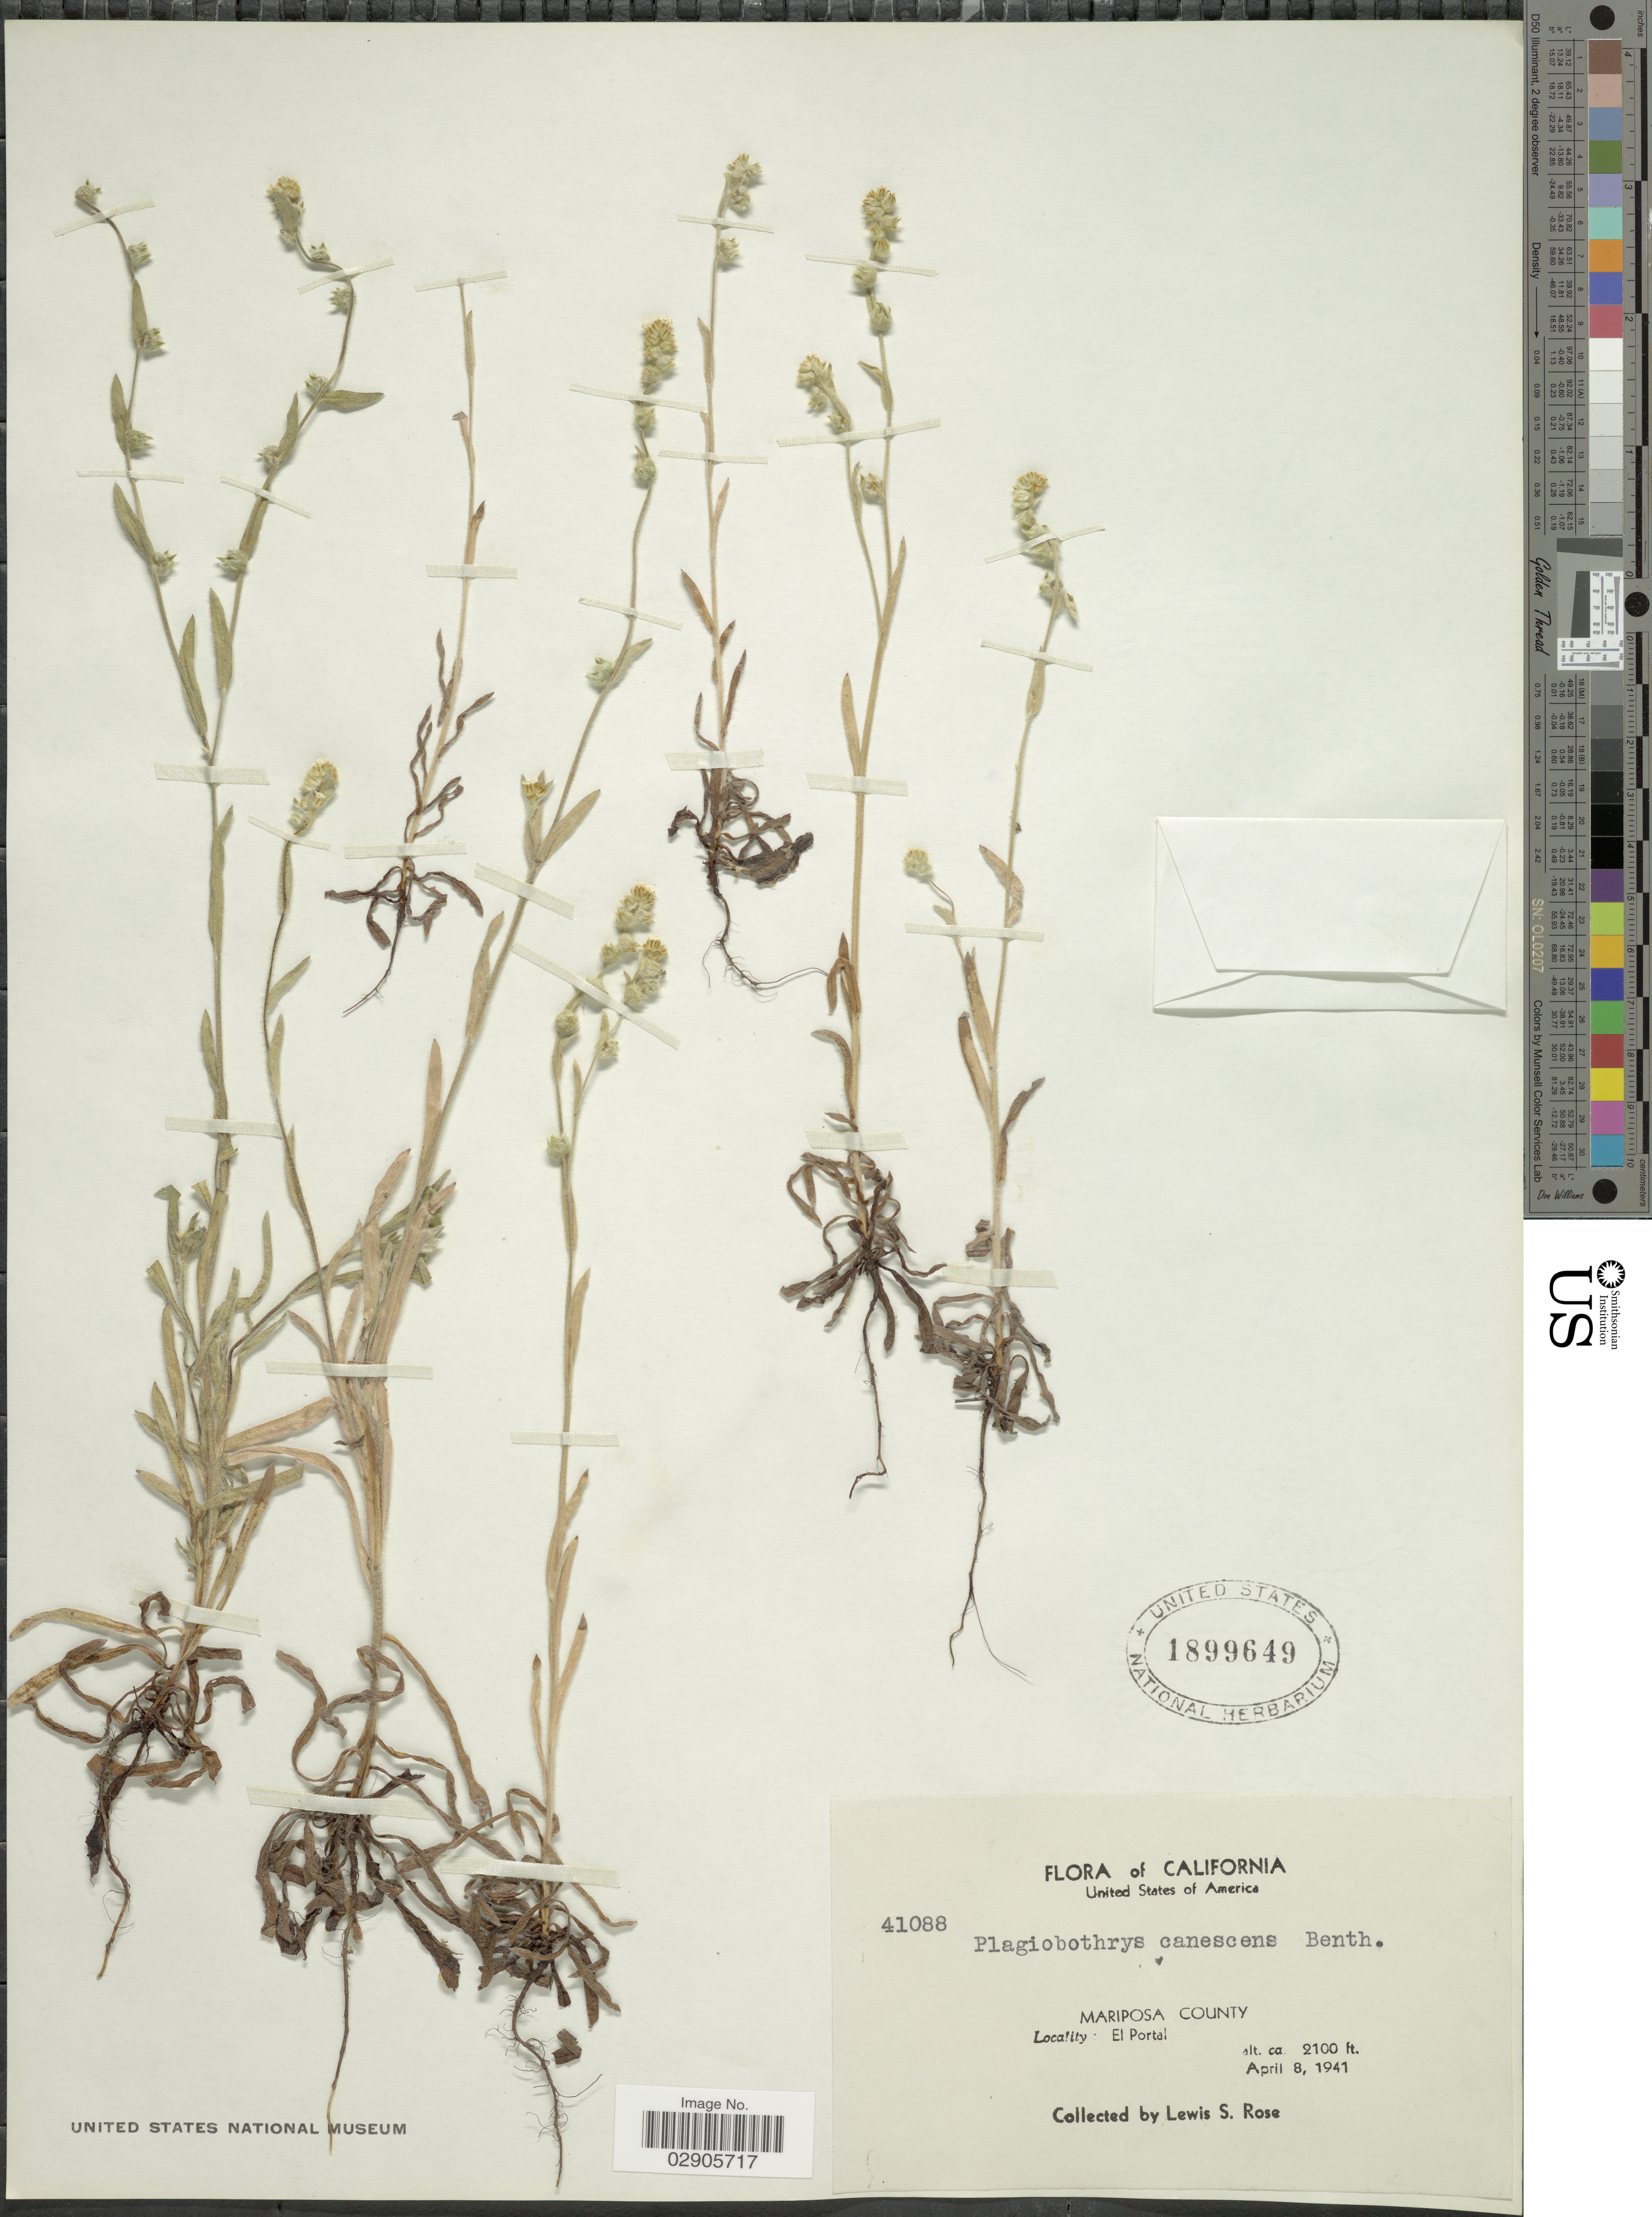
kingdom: Plantae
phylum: Tracheophyta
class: Magnoliopsida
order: Boraginales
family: Boraginaceae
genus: Plagiobothrys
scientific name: Plagiobothrys canescens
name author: Benth.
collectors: L. S. Rose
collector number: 41088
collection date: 1941-04-08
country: United States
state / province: California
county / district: Mariposa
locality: Mariposa County. El Portal.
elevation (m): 640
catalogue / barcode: US 1899649